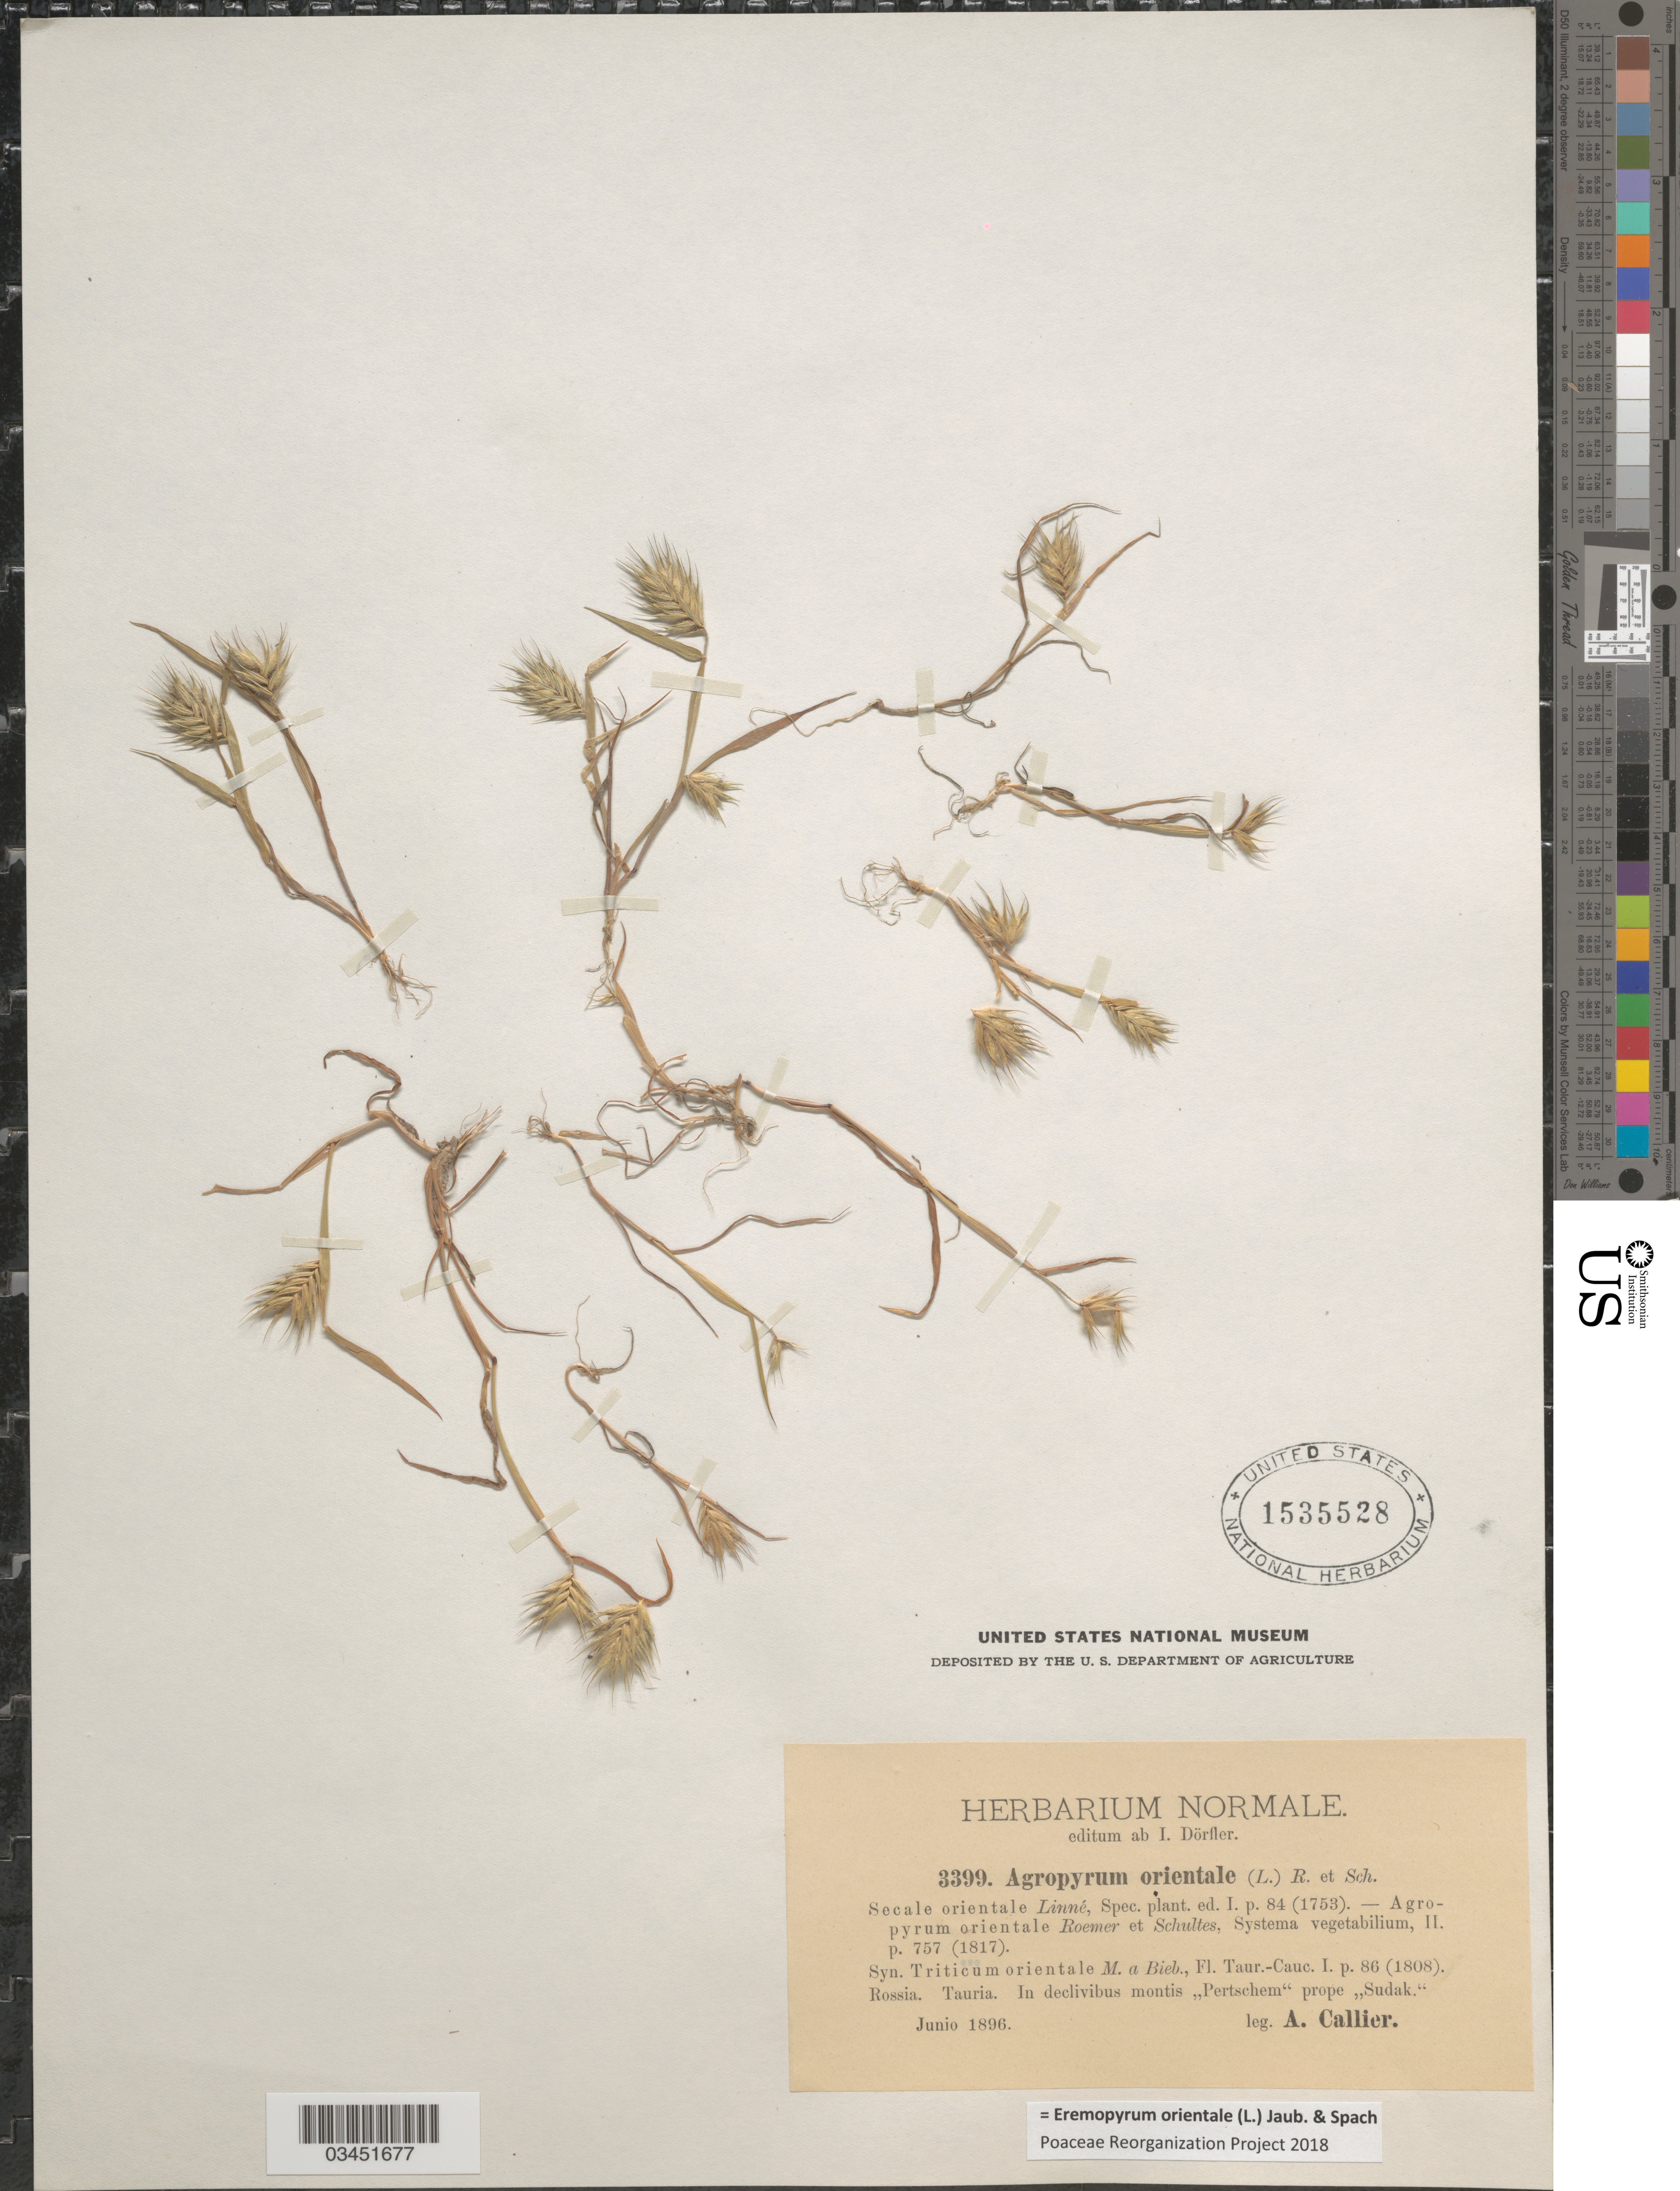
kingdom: Plantae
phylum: Tracheophyta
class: Liliopsida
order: Poales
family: Poaceae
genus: Eremopyrum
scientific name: Eremopyrum orientale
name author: (L.) Jaub. & Spach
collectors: A. Callier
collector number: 3399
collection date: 1896-06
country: Ukraine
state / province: Crimea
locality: Rossia. Tauria. In declivibus montis "Pertschem" prope "Sudak".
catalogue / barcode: US 1535528